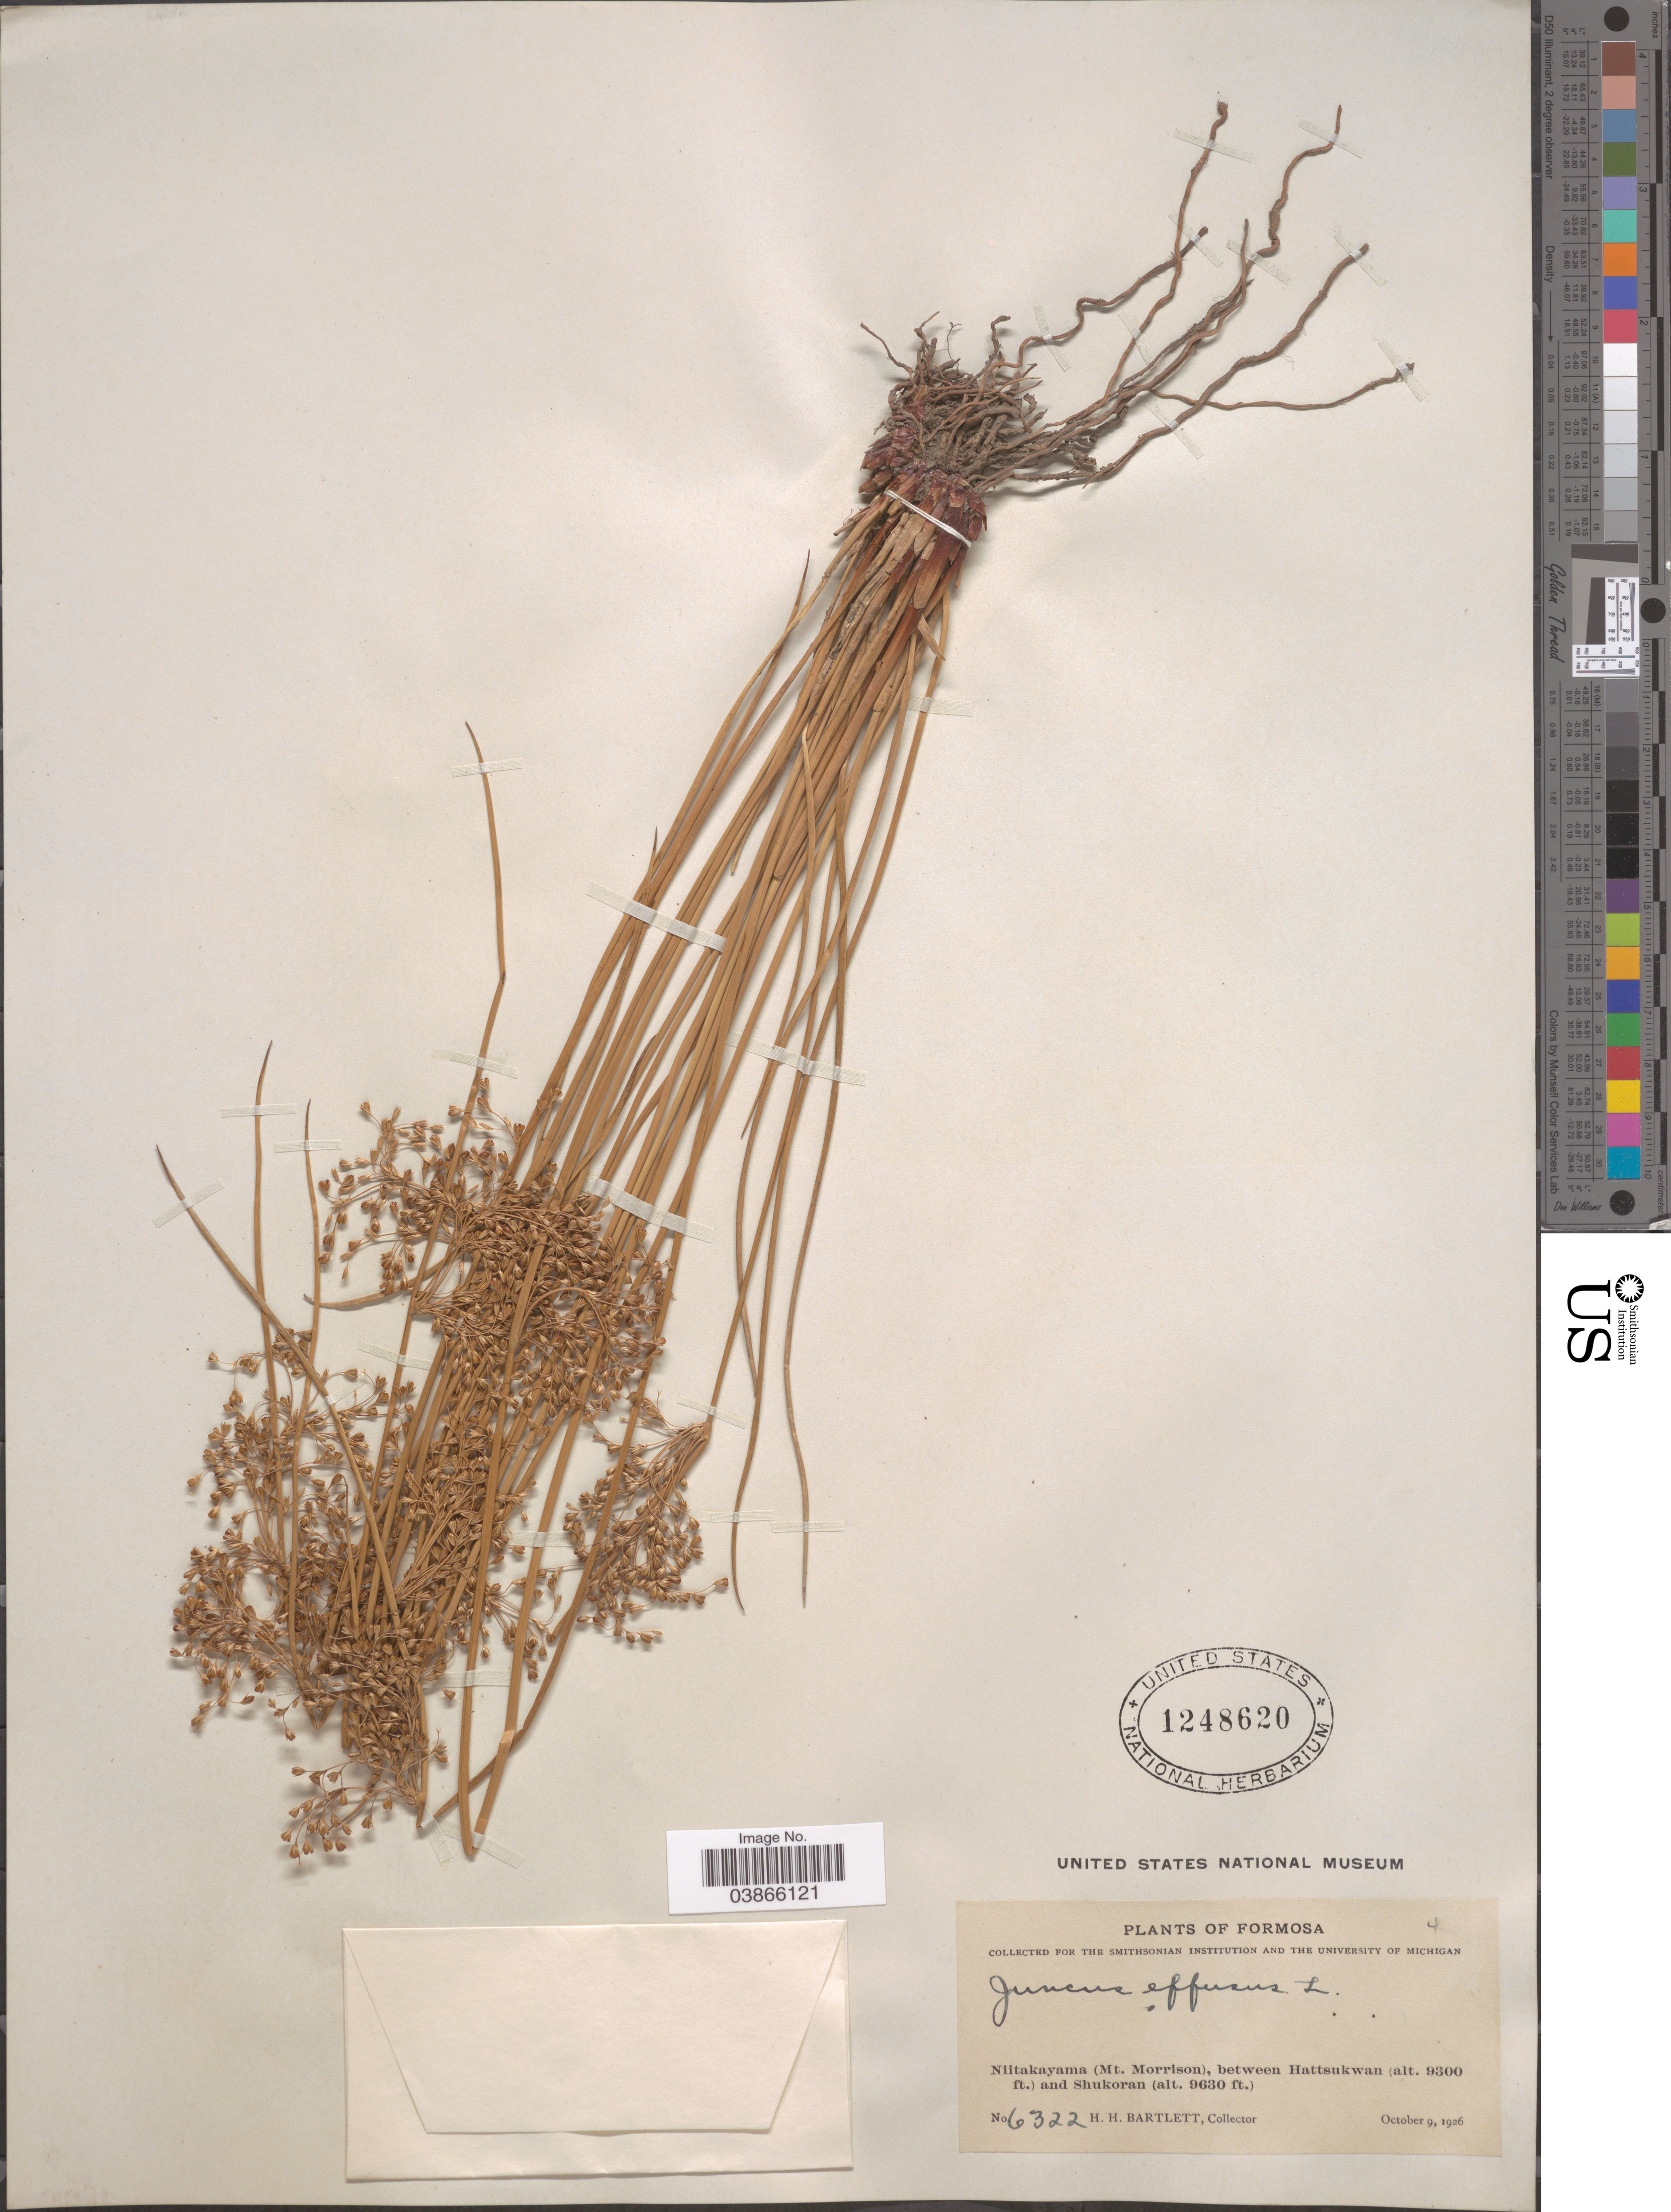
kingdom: Plantae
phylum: Tracheophyta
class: Liliopsida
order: Poales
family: Juncaceae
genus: Juncus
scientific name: Juncus effusus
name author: L.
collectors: H. H. Bartlett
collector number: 6322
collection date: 1926-10-09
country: Taiwan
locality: Formosa. Niitakayama (Mt. Morrison), between Hattsukwan and Shukoran.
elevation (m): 2835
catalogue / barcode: US 1248620